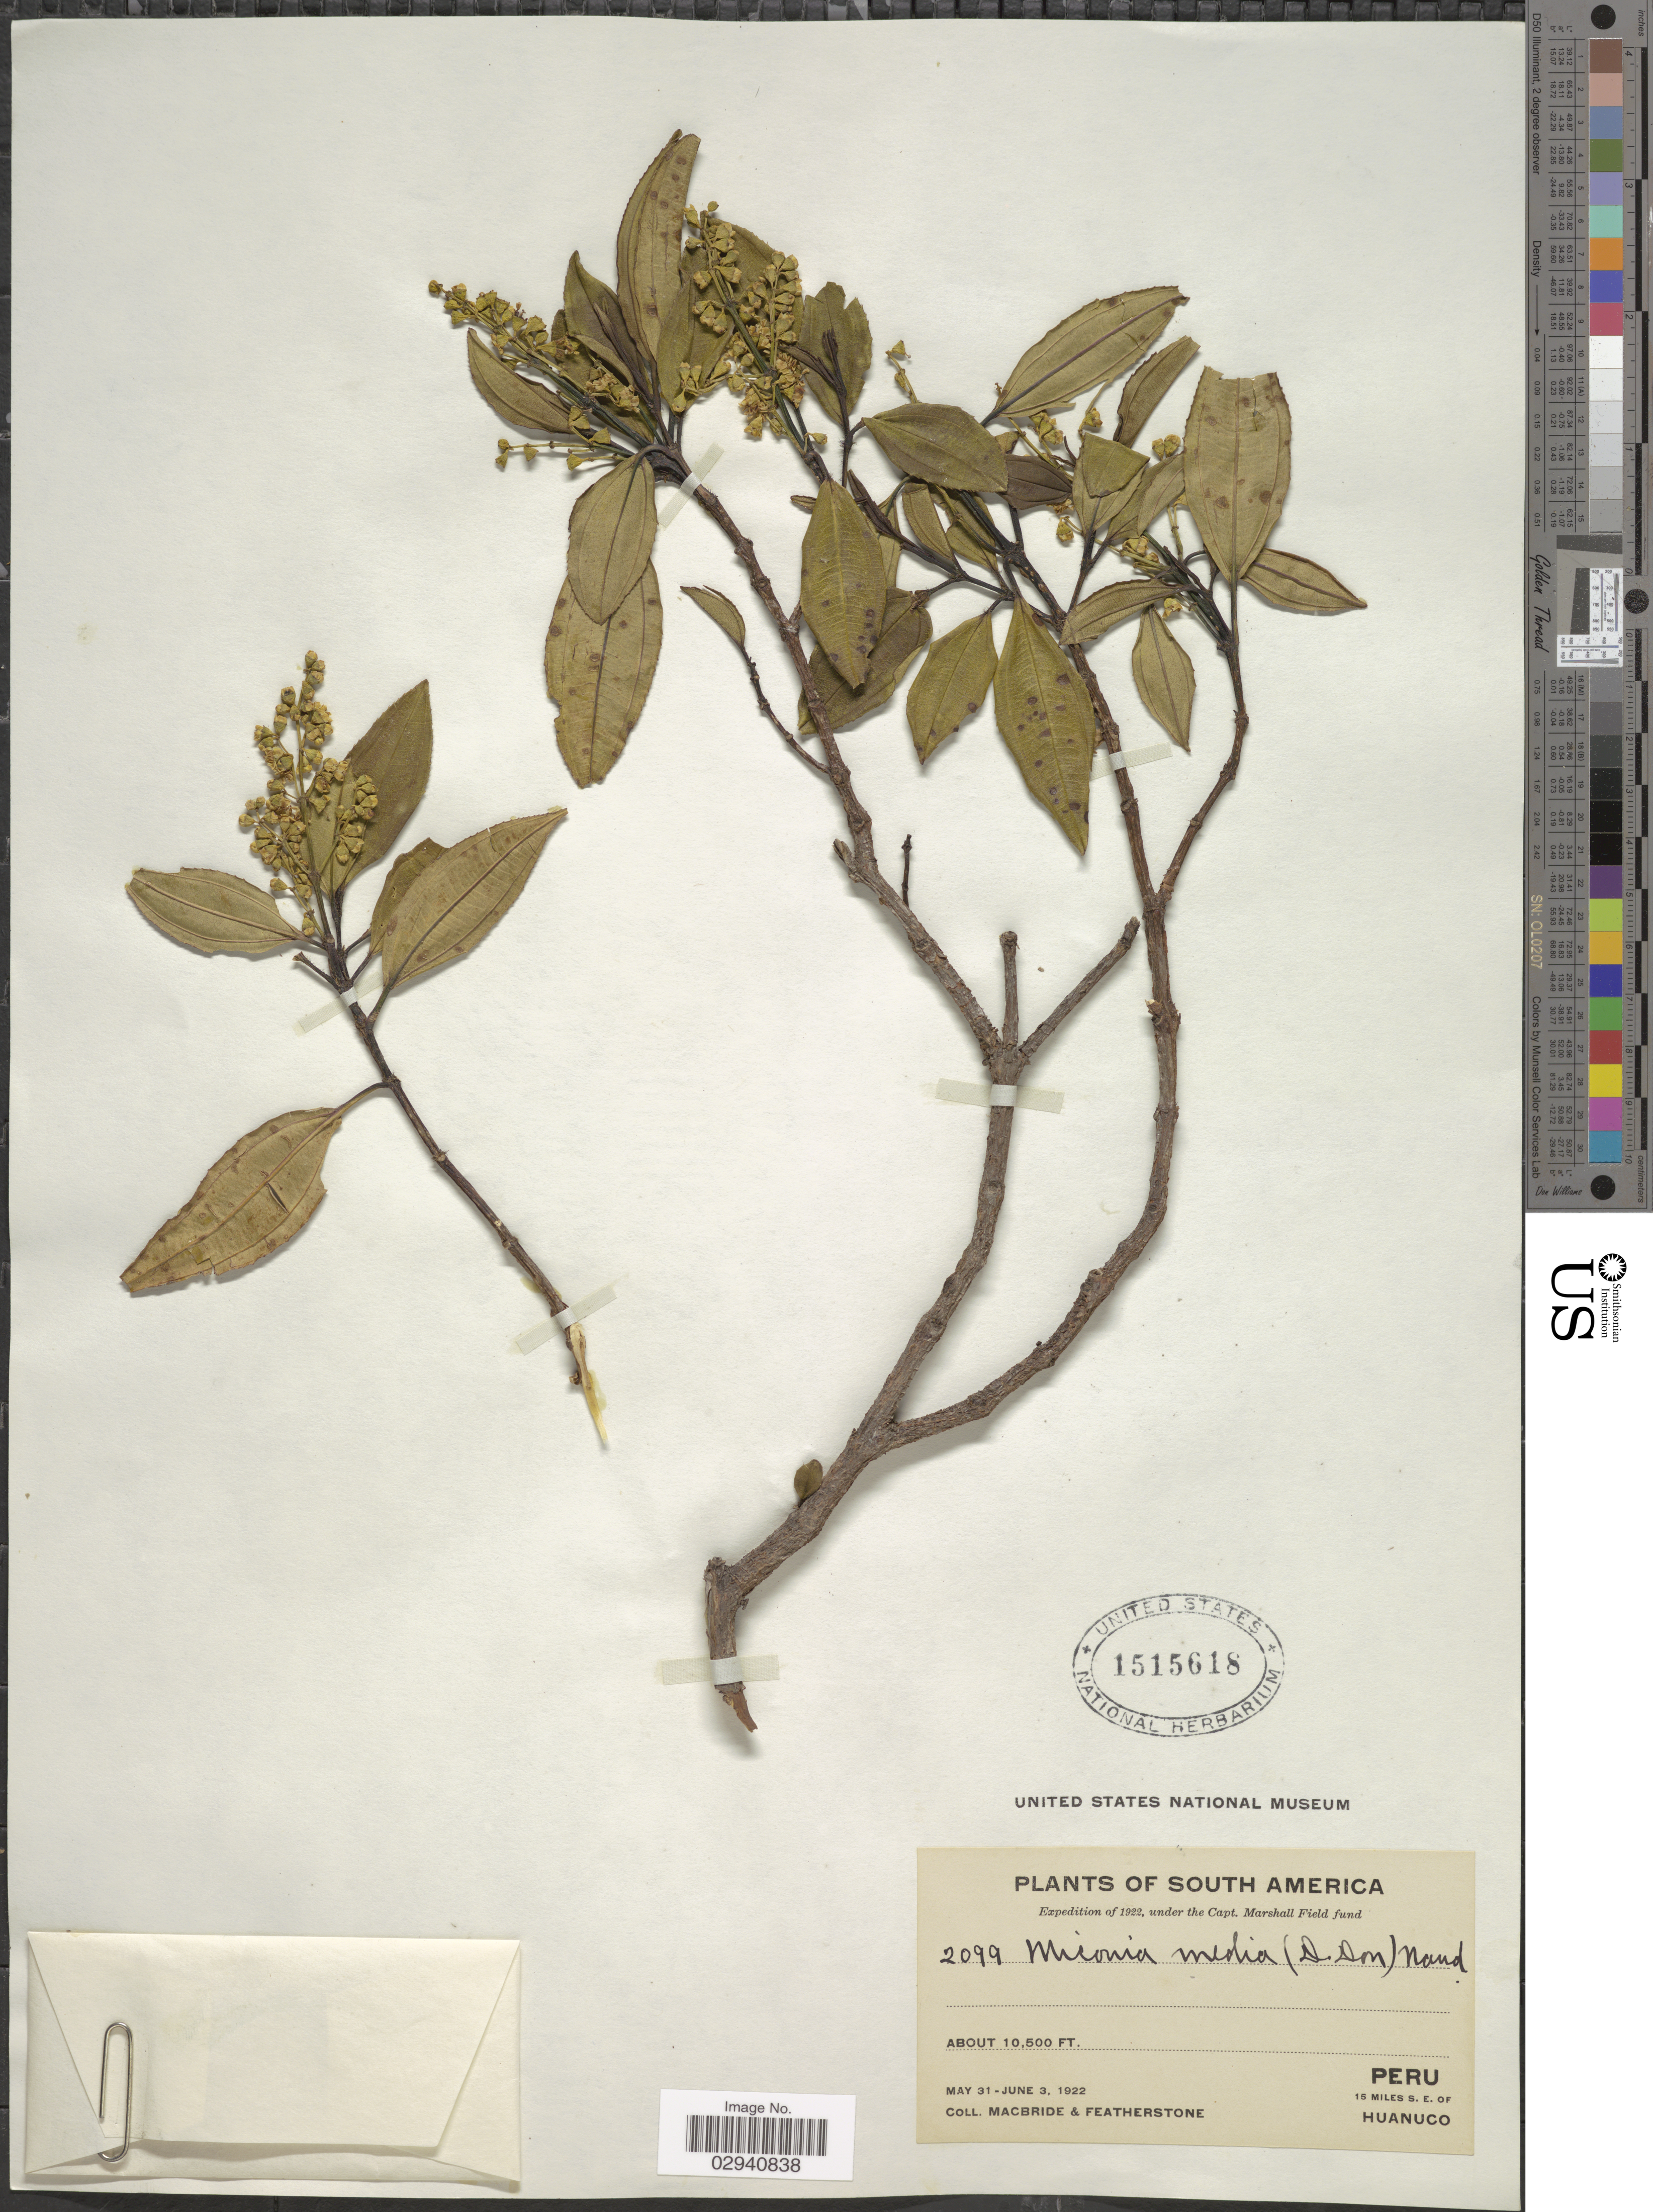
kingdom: Plantae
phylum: Tracheophyta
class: Magnoliopsida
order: Myrtales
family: Melastomataceae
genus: Miconia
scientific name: Miconia media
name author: (D. Don) Naudin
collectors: Macbride, -- & -. Featherstone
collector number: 2099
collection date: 1922-05-31/1922-06-03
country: Peru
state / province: Huánuco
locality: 15 miles SE of Huanuco.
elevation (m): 3200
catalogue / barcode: US 1515618